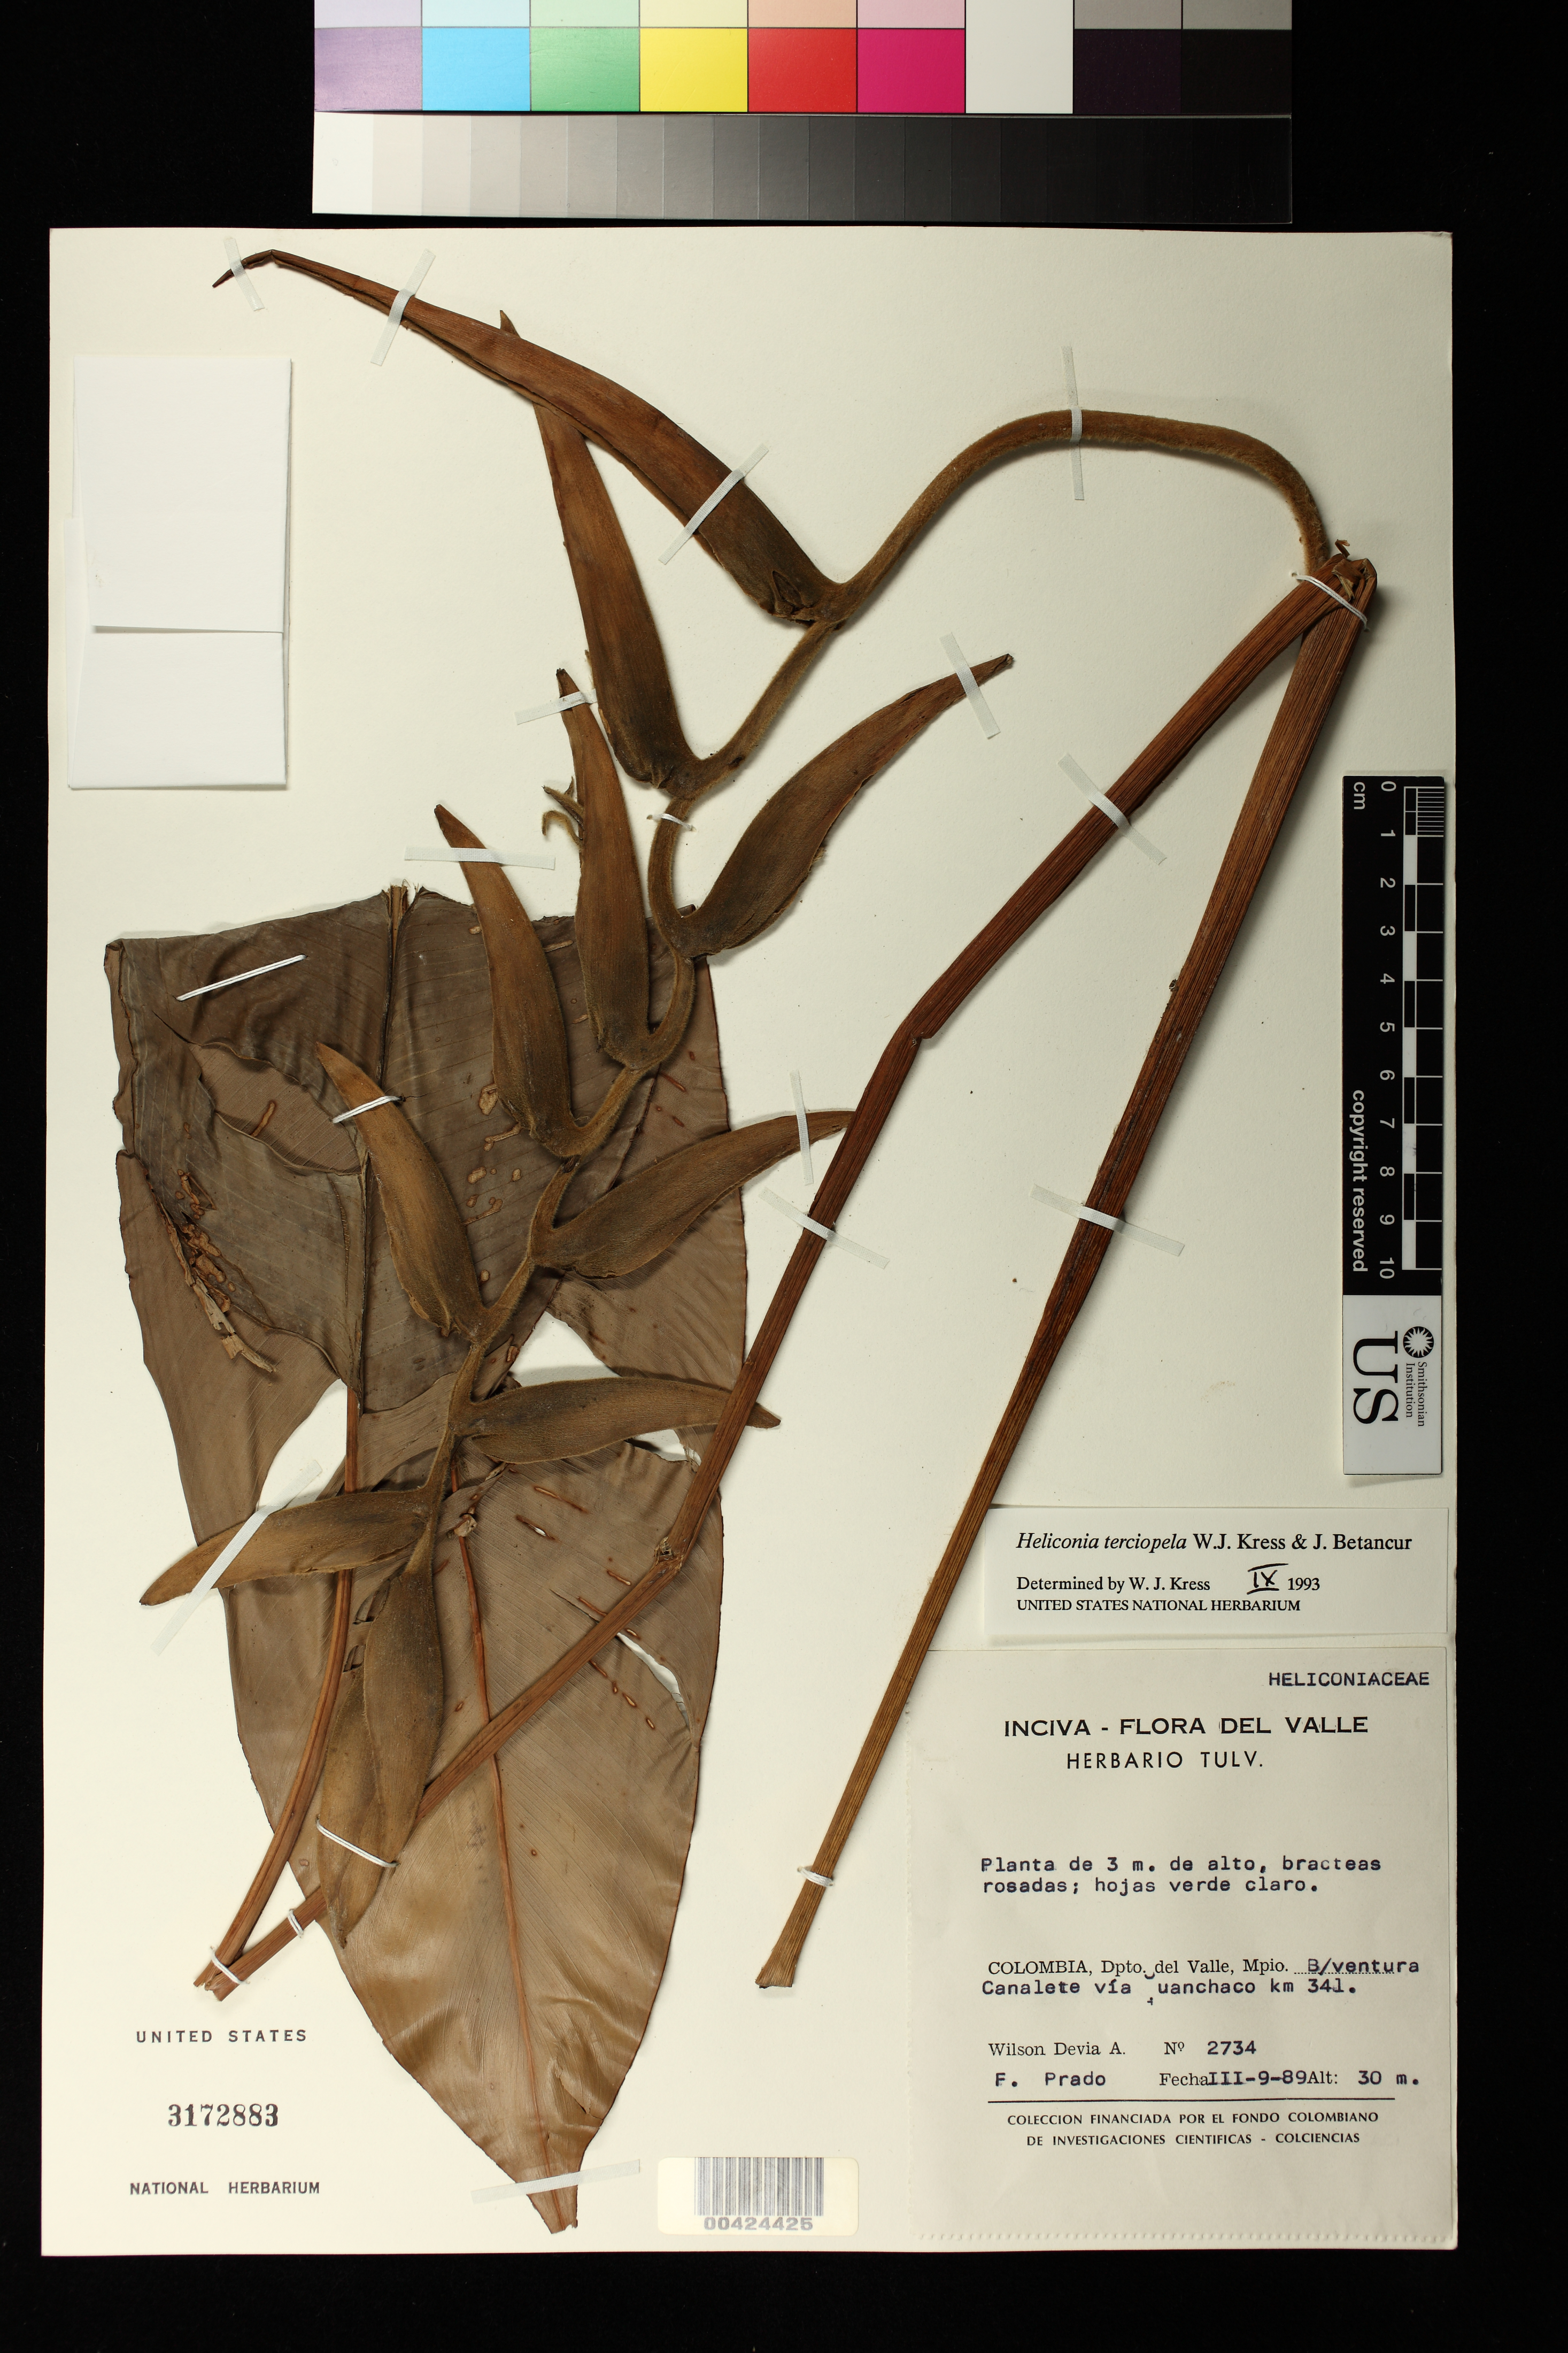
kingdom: Plantae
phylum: Tracheophyta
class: Liliopsida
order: Zingiberales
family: Heliconiaceae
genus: Heliconia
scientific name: Heliconia terciopela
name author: W.J. Kress & Betancur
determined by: Kress, W. J., (US), Smithsonian Institution - National Museum of Natural History (UNITED STATES)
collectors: W. Devia A. & F. Prado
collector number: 2734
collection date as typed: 09 Mar 1989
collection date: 1989-03-09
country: Colombia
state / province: Valle del Cauca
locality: Buena Ventura Canalete via _uanchaco km 341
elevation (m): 30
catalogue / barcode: US 3172883